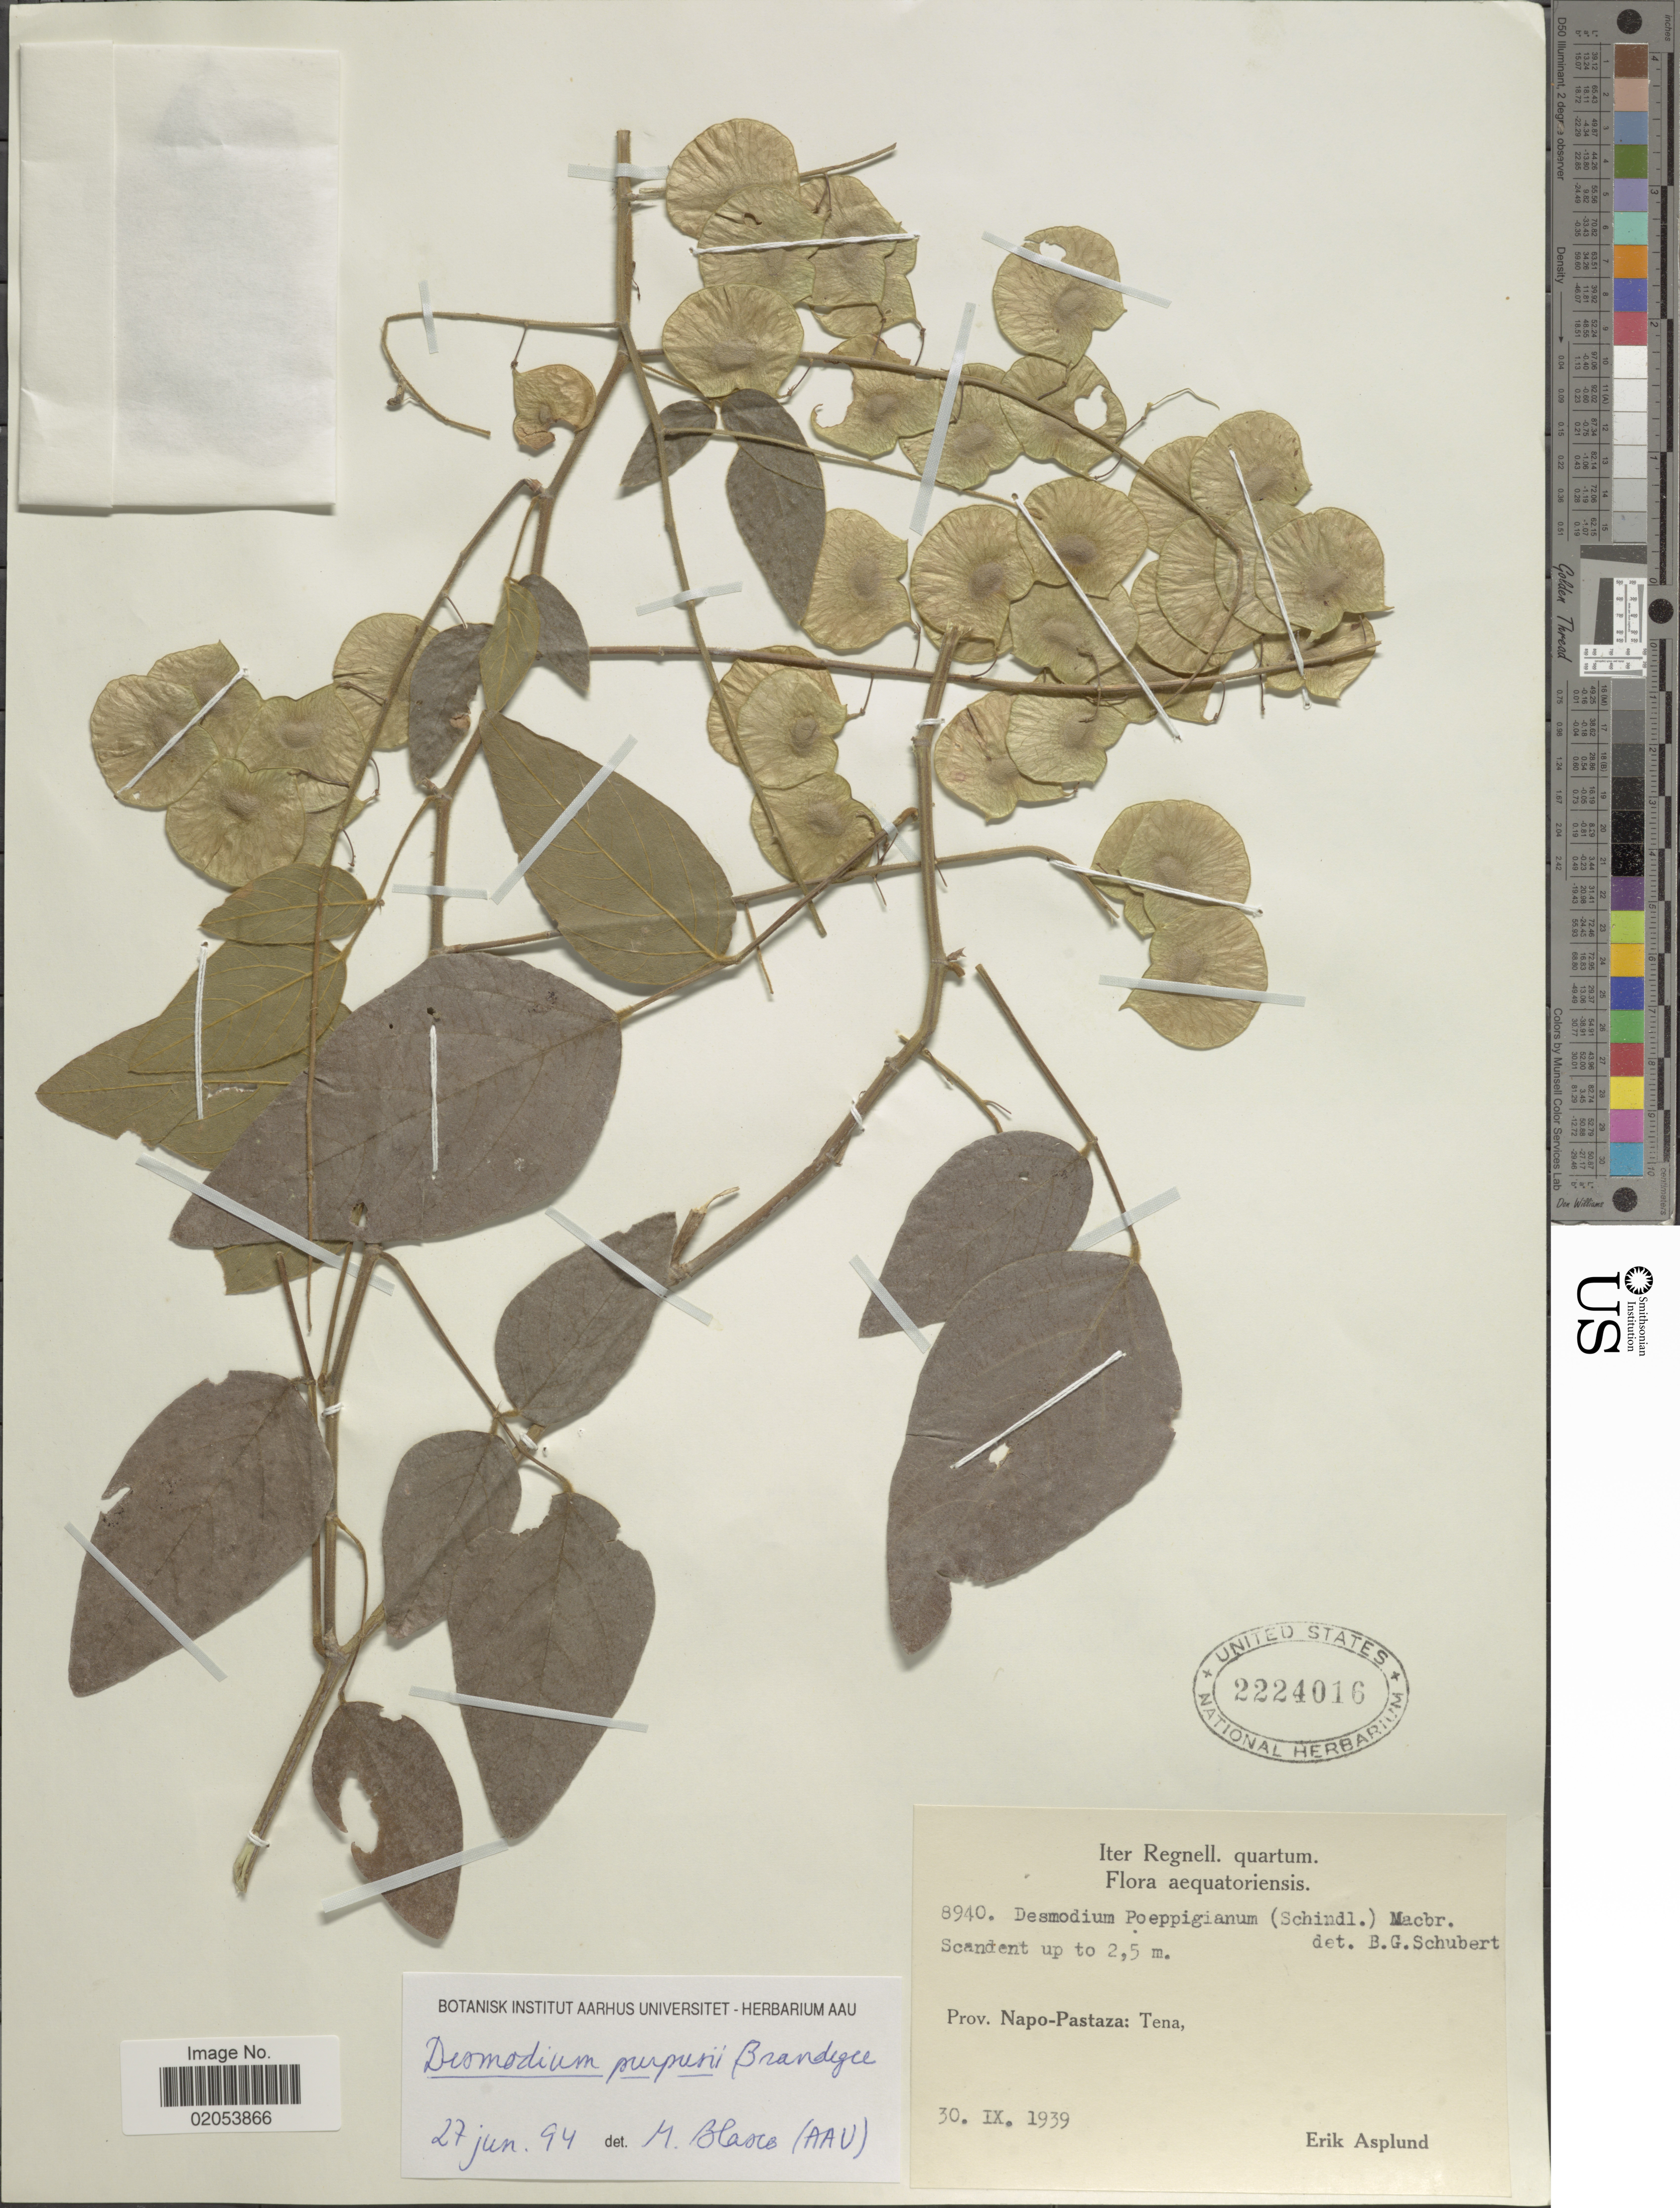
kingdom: Plantae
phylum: Tracheophyta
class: Magnoliopsida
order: Fabales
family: Fabaceae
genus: Desmodium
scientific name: Desmodium purpusii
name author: Brandegee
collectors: E. Asplund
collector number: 8940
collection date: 1939-09-30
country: Ecuador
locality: Aequatorienses. Prov. Napo - Pastaza: Tena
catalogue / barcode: US 2224016